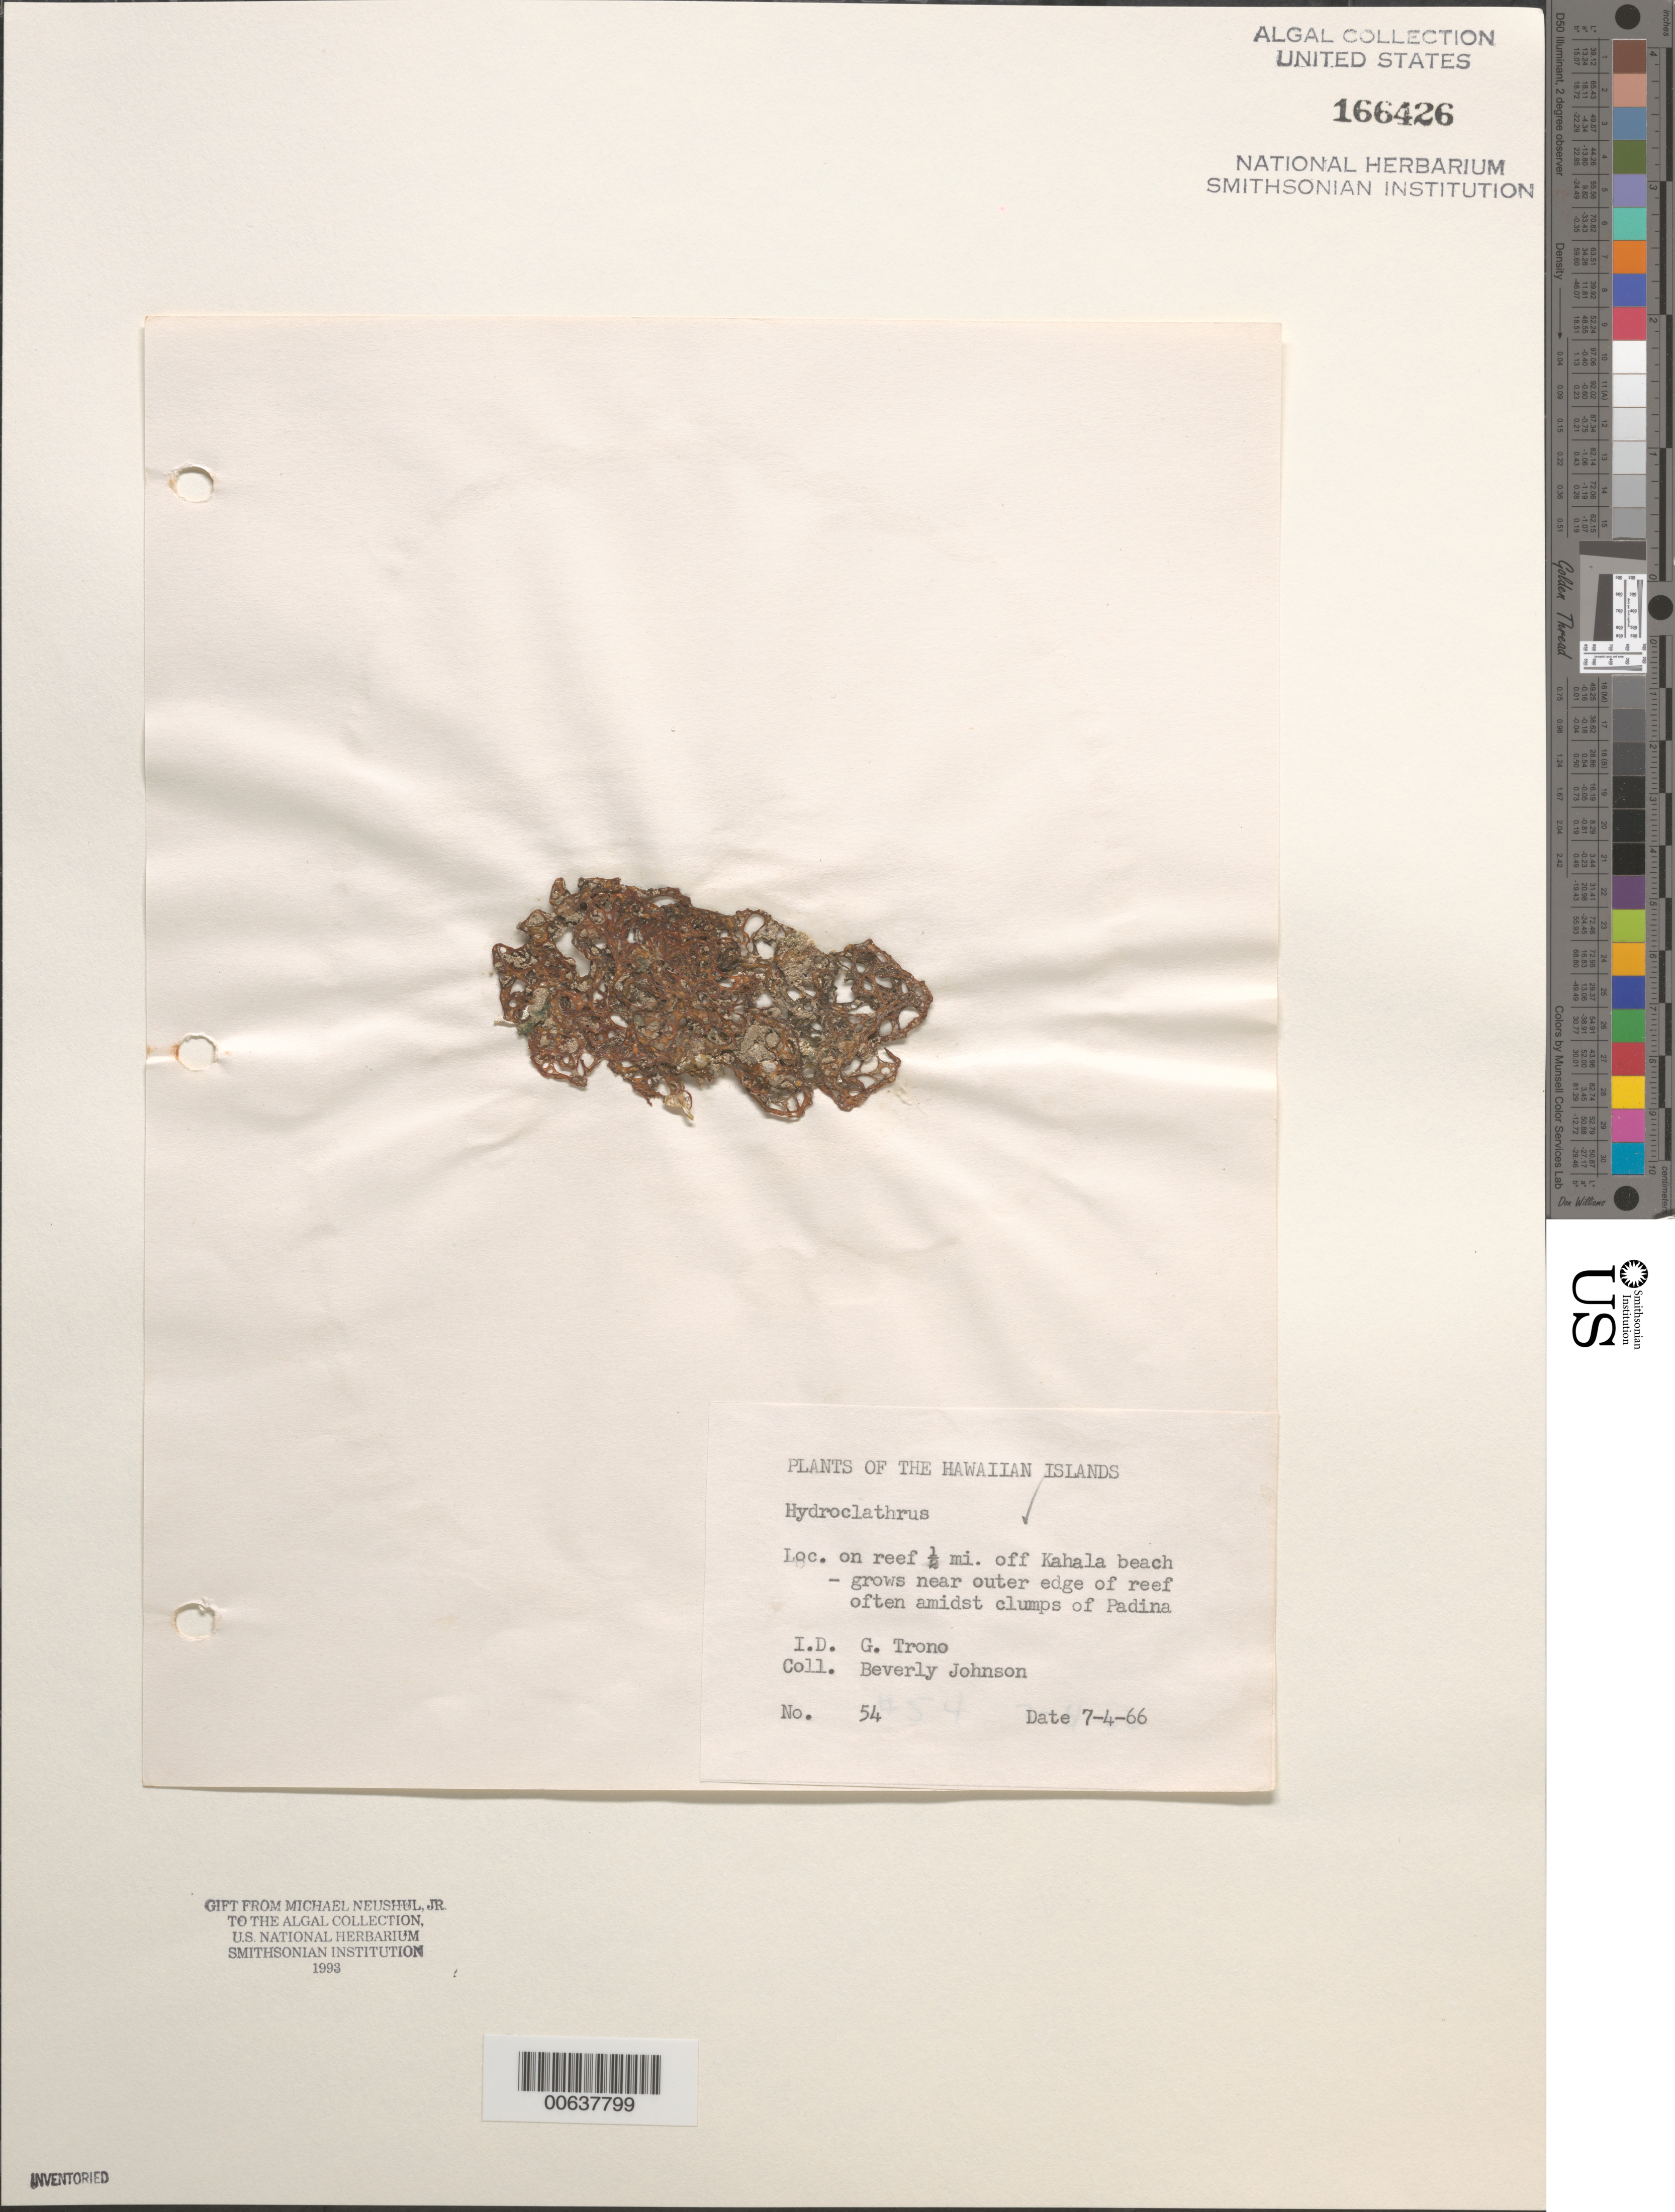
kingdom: Chromista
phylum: Ochrophyta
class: Phaeophyceae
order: Scytosiphonales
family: Scytosiphonaceae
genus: Hydroclathrus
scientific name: Hydroclathrus sp.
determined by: Trono, Gavino C., Jr.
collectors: B. Johnson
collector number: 54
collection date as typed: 04 Jul 1966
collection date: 1966-07-04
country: United States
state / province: Hawaii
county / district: Honolulu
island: Oahu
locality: Reef ca. 0.5 mile off Kahala Beach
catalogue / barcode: US 166426